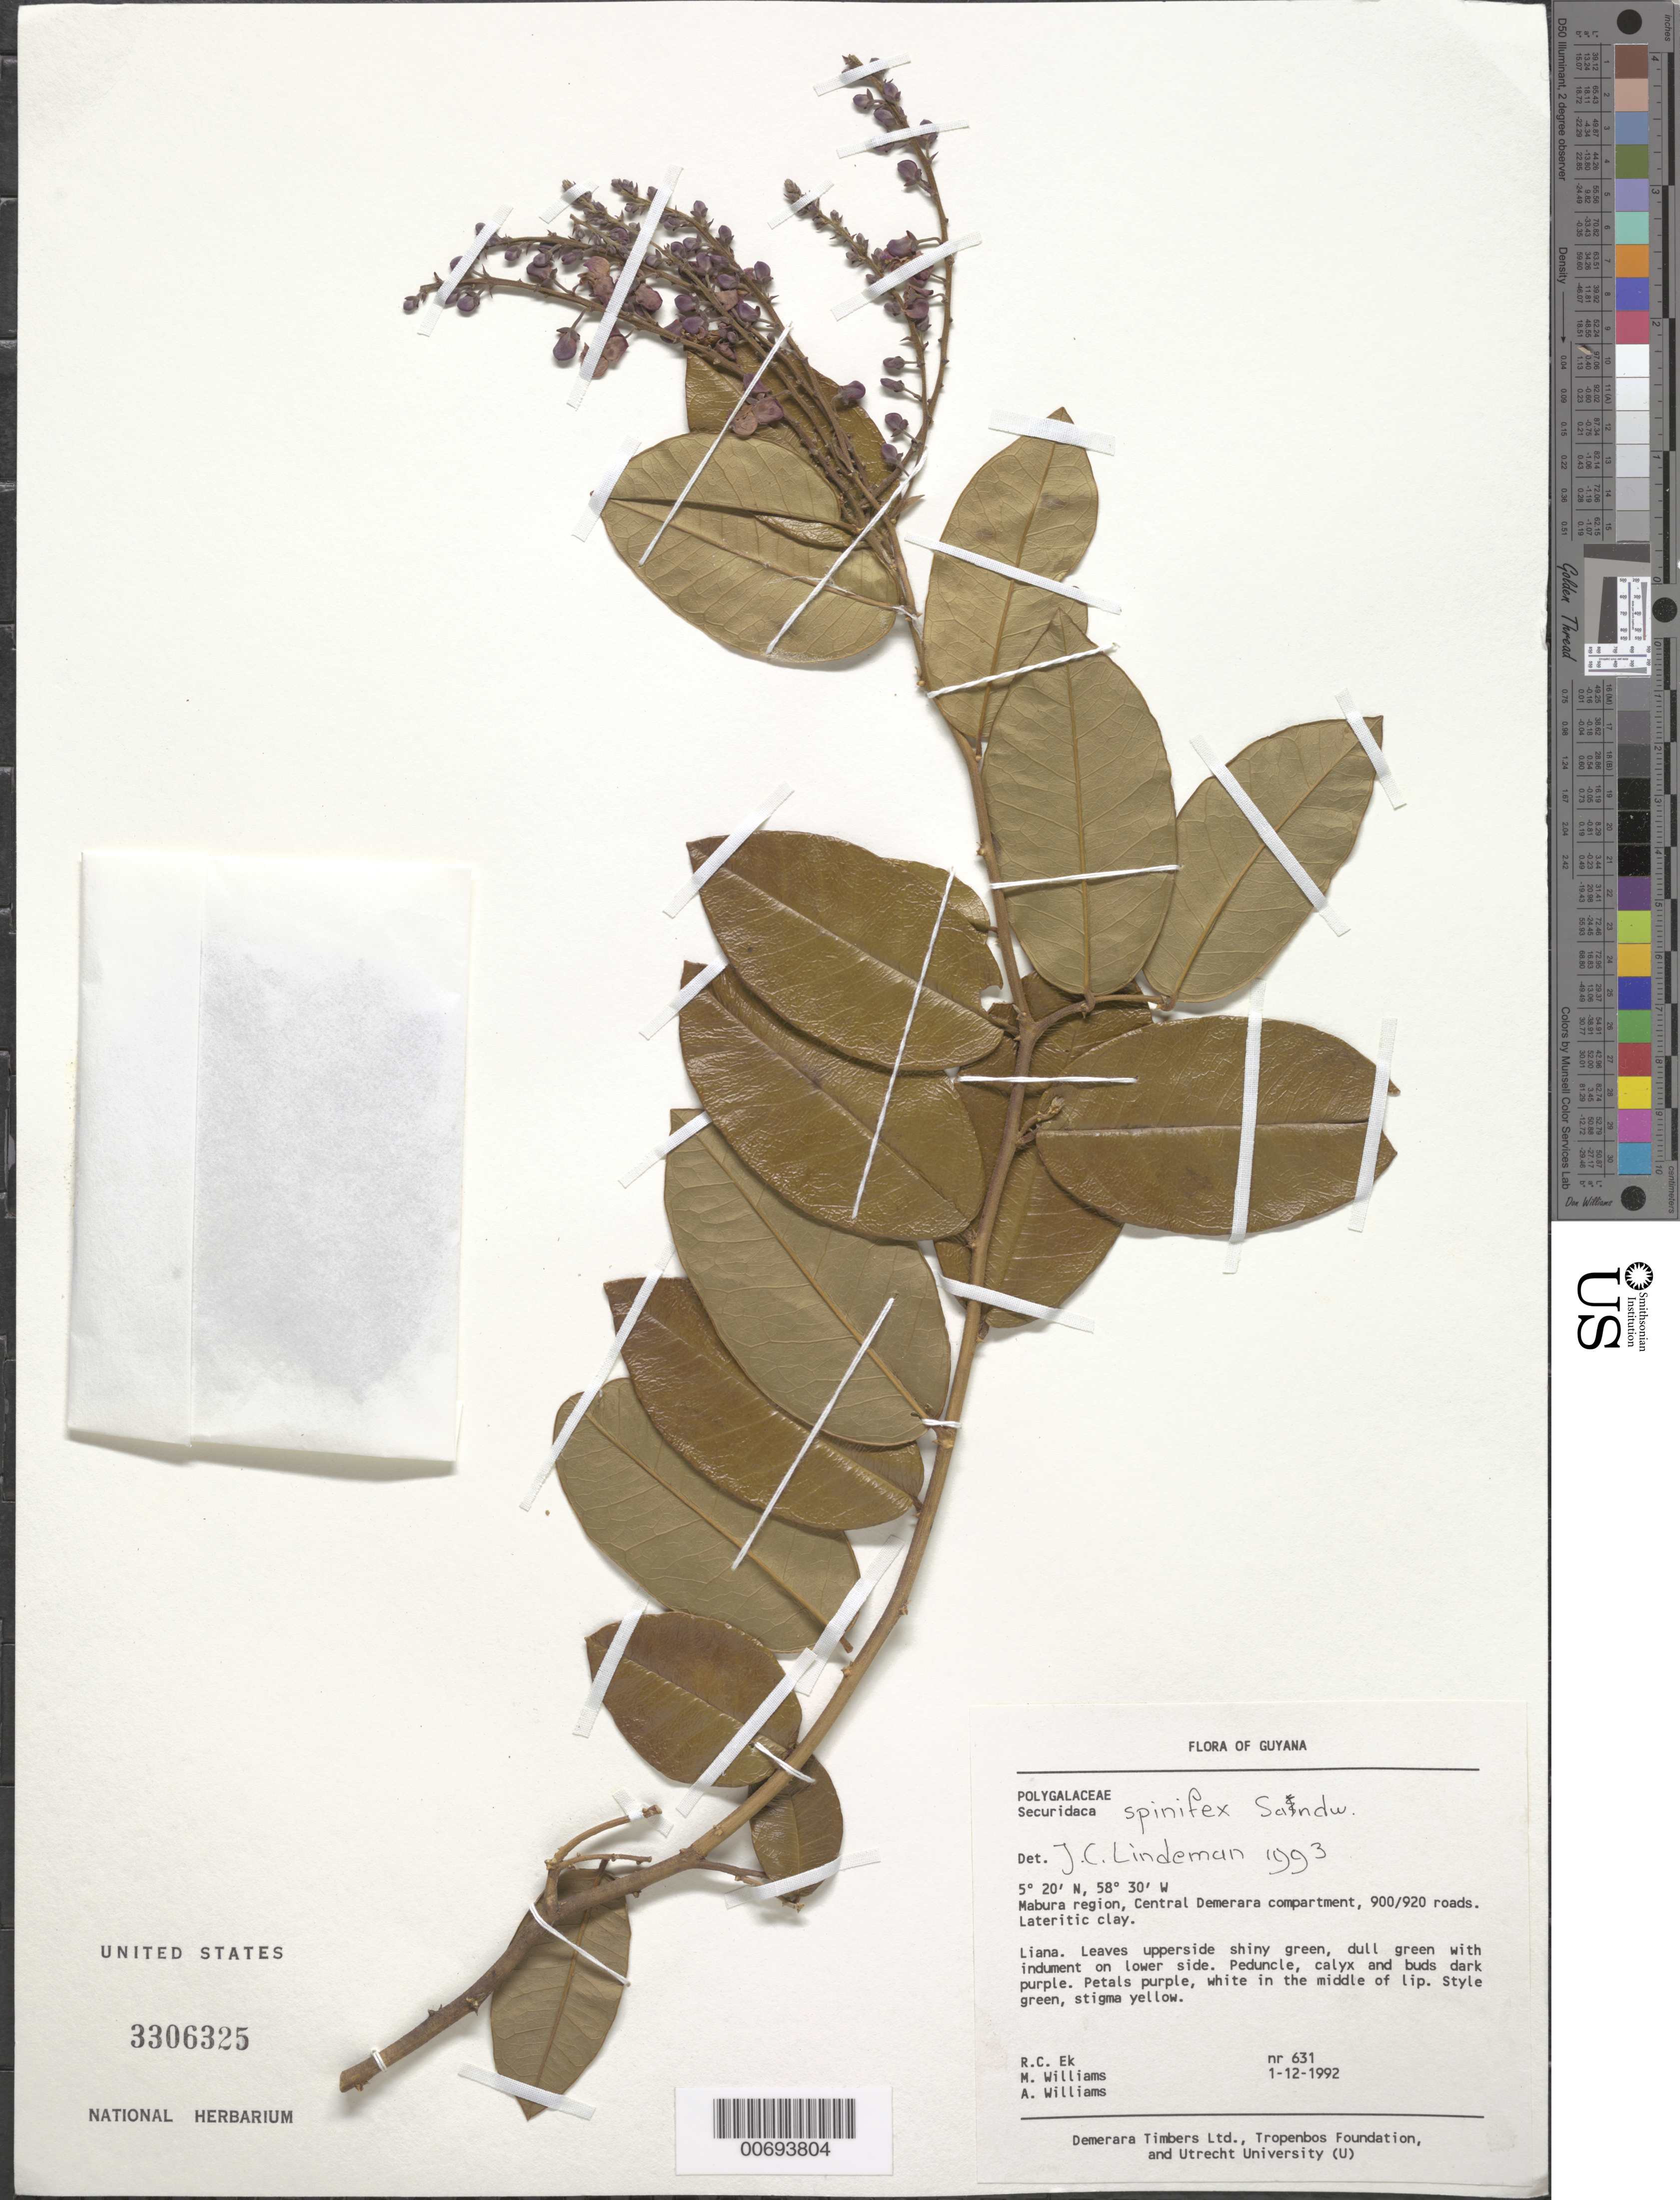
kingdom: Plantae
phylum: Tracheophyta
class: Magnoliopsida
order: Fabales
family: Polygalaceae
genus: Securidaca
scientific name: Securidaca spinifex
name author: Sandwith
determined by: Lindeman, J. C.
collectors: R. C. Ek, M. Williams & A. Williams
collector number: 631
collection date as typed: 1-Dec-92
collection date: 1992-12-01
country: Guyana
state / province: U. Demerara-Berbice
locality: Mabura region, Central Demerara compartment, 900/920 roads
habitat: Lateritic clay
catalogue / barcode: US 3306325